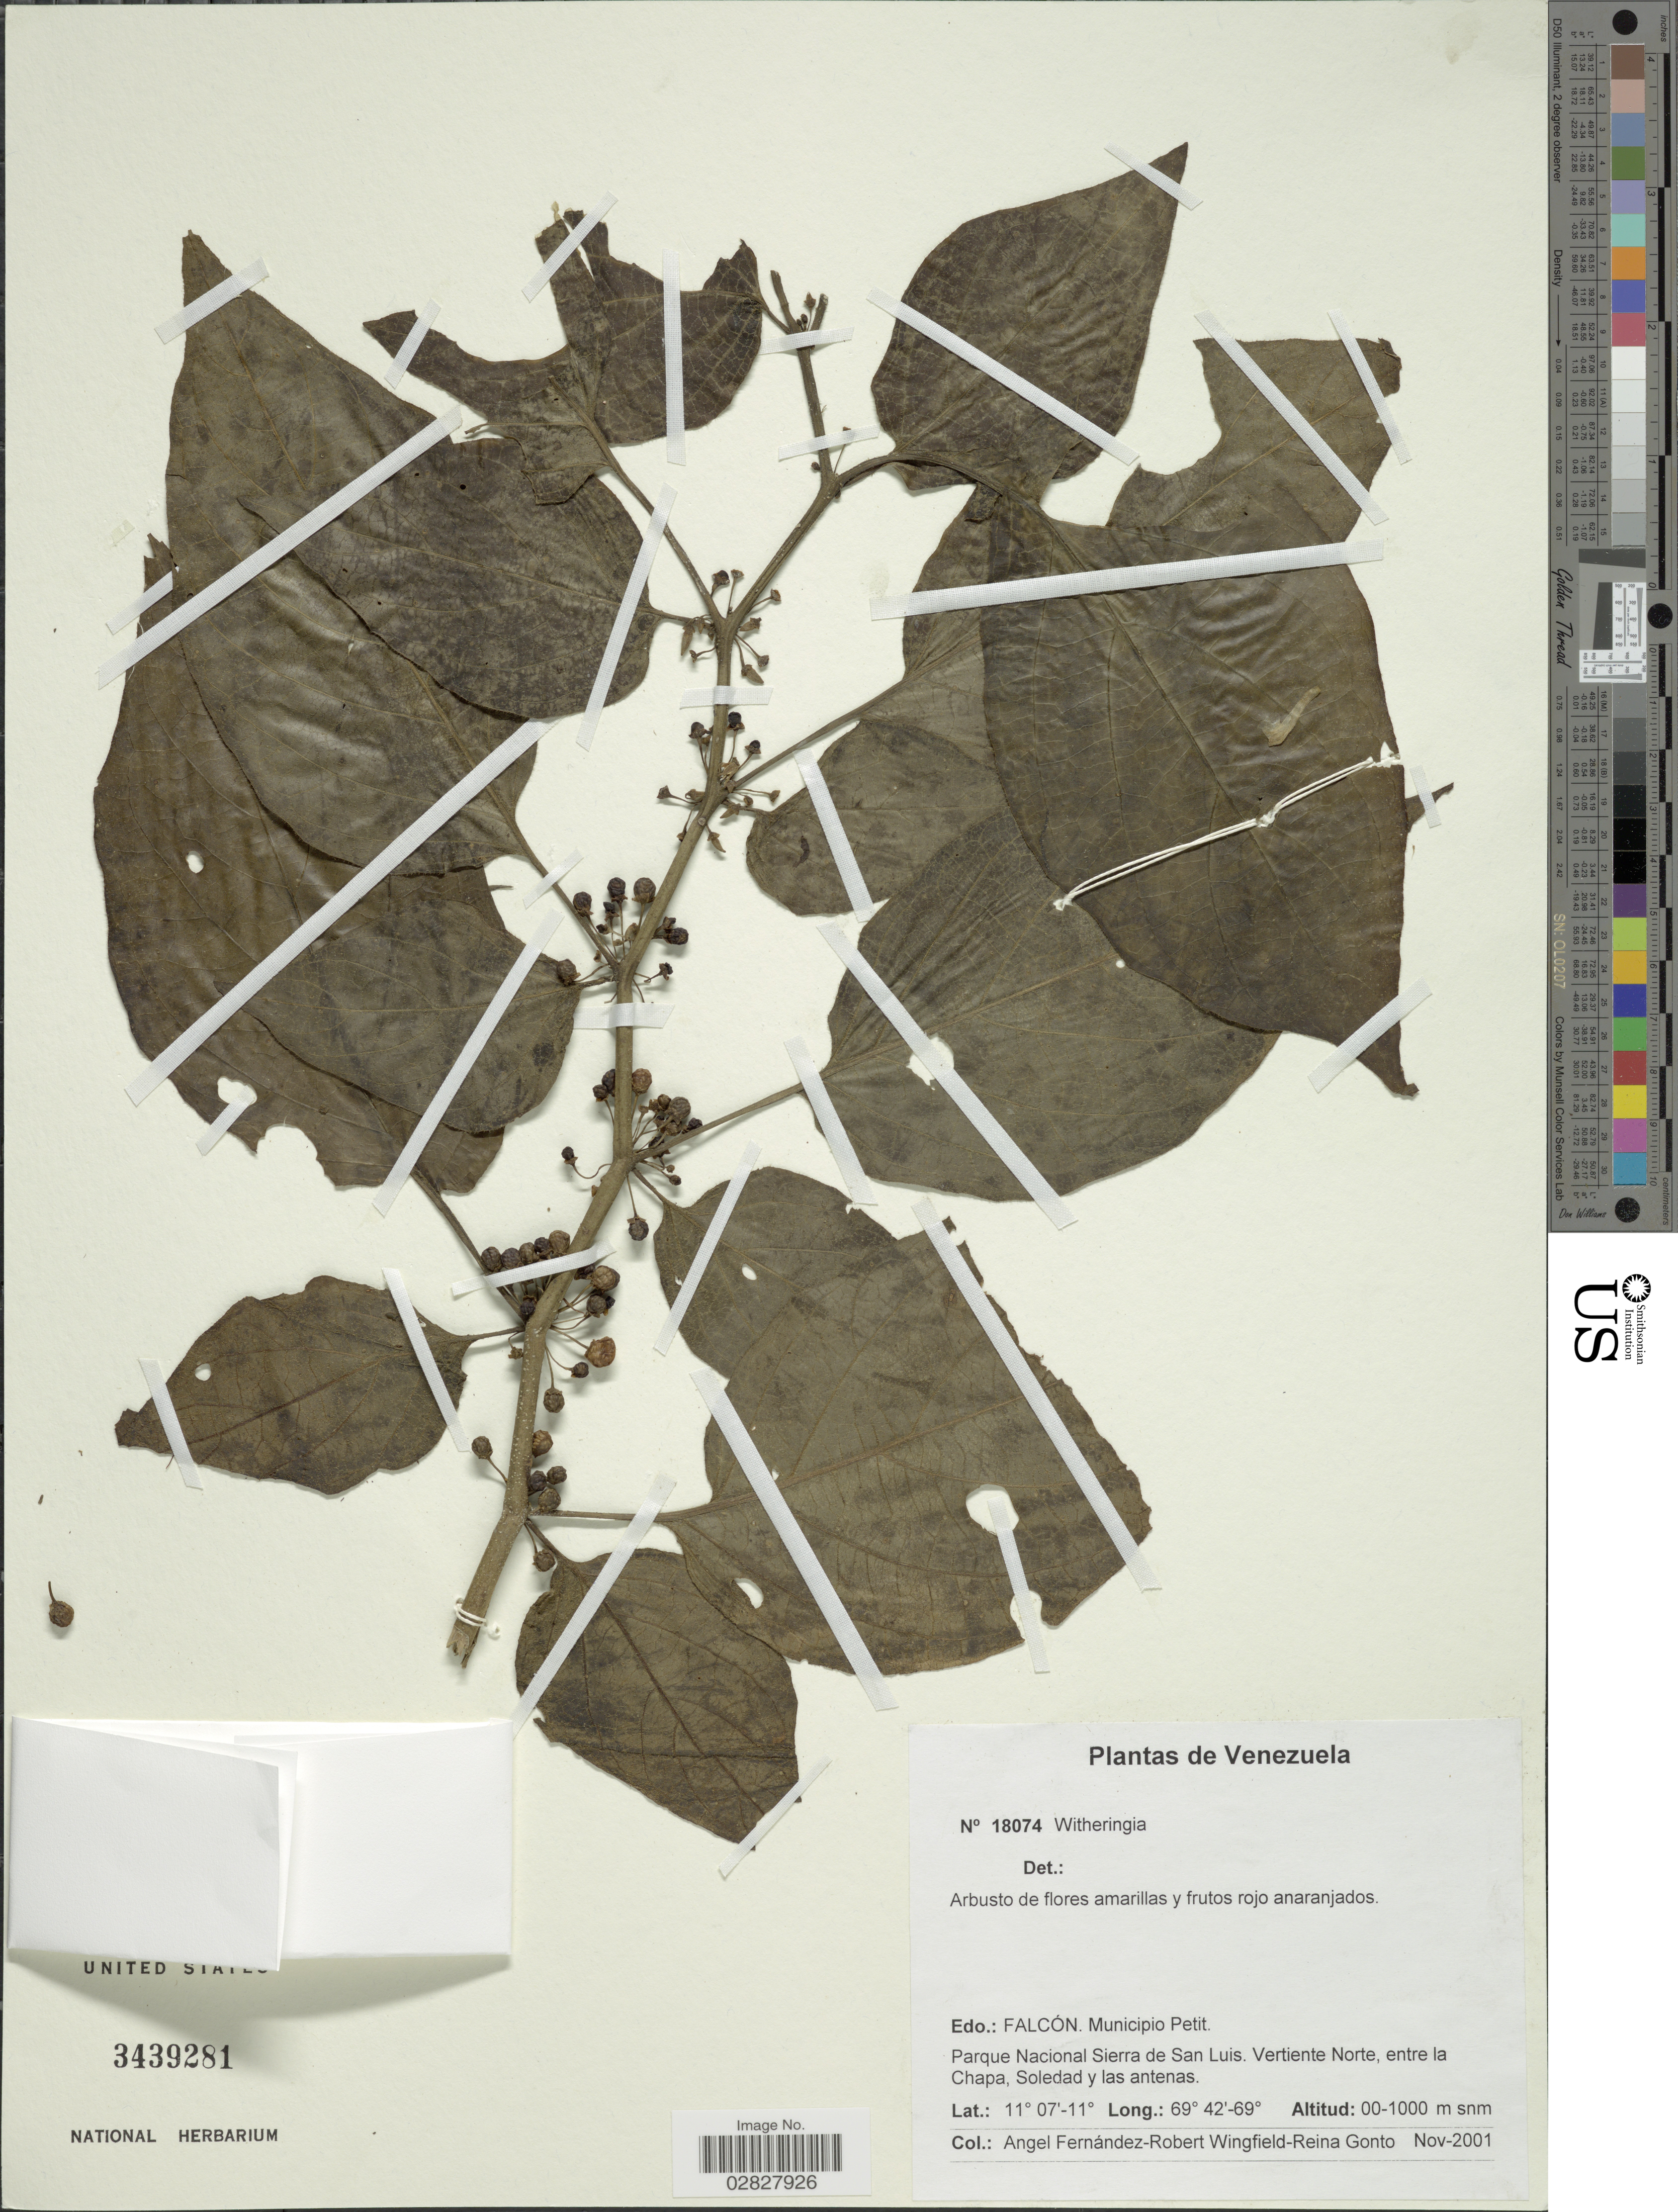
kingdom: Plantae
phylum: Tracheophyta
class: Magnoliopsida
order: Solanales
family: Solanaceae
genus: Witheringia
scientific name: Witheringia sp.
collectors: Á. Fernández, R. C. Wingfield & R. Gonto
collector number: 18074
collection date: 2001-11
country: Venezuela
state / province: Falcon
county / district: Petit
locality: Edo.: Falcón, Municipio Petit, Parque Nacional Sierra de San Luis, Vertiente Norte, entre la Chapa, Soledad y las antenas.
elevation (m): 0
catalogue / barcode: US 3439281